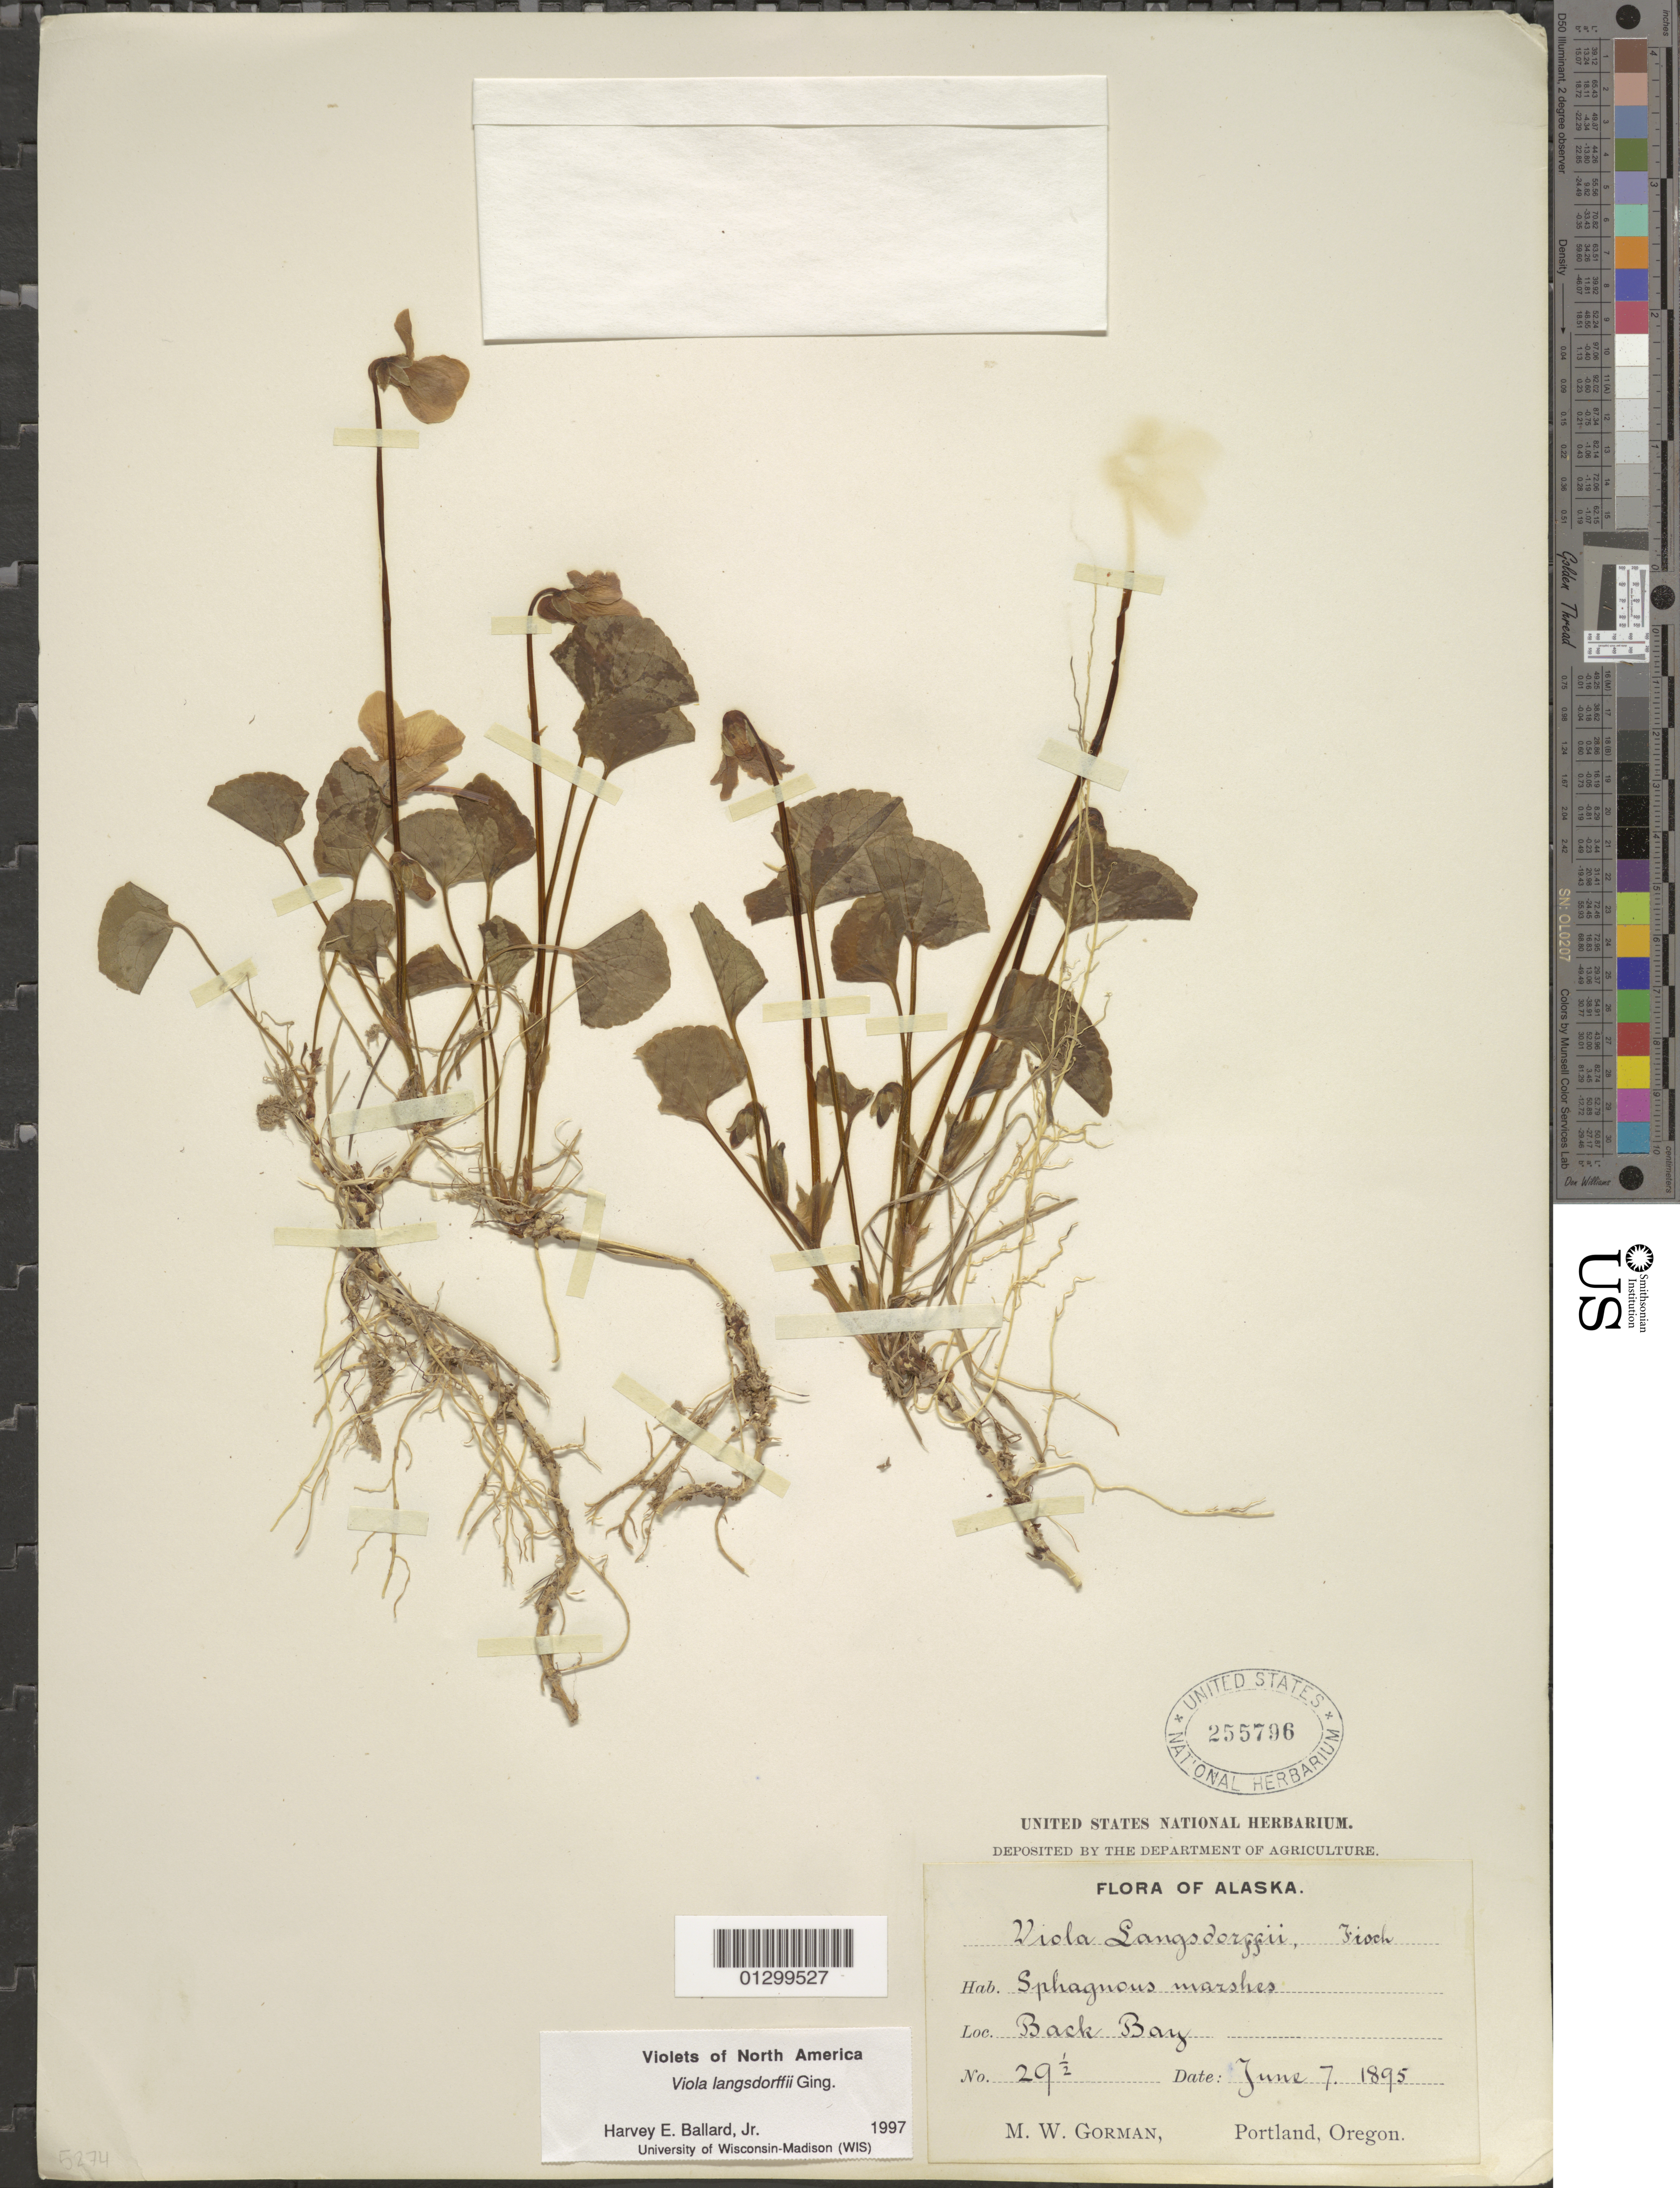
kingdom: Plantae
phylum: Tracheophyta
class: Magnoliopsida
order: Malpighiales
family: Violaceae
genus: Viola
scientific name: Viola langsdorffii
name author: Fisch. ex Ging.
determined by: Ballard, Harvey E.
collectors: M. W. Gorman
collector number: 29.5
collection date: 1895-06-07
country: United States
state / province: Alaska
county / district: Kodiak Island Borough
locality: Back Bay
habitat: Sphagnum marshes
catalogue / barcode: US 255796